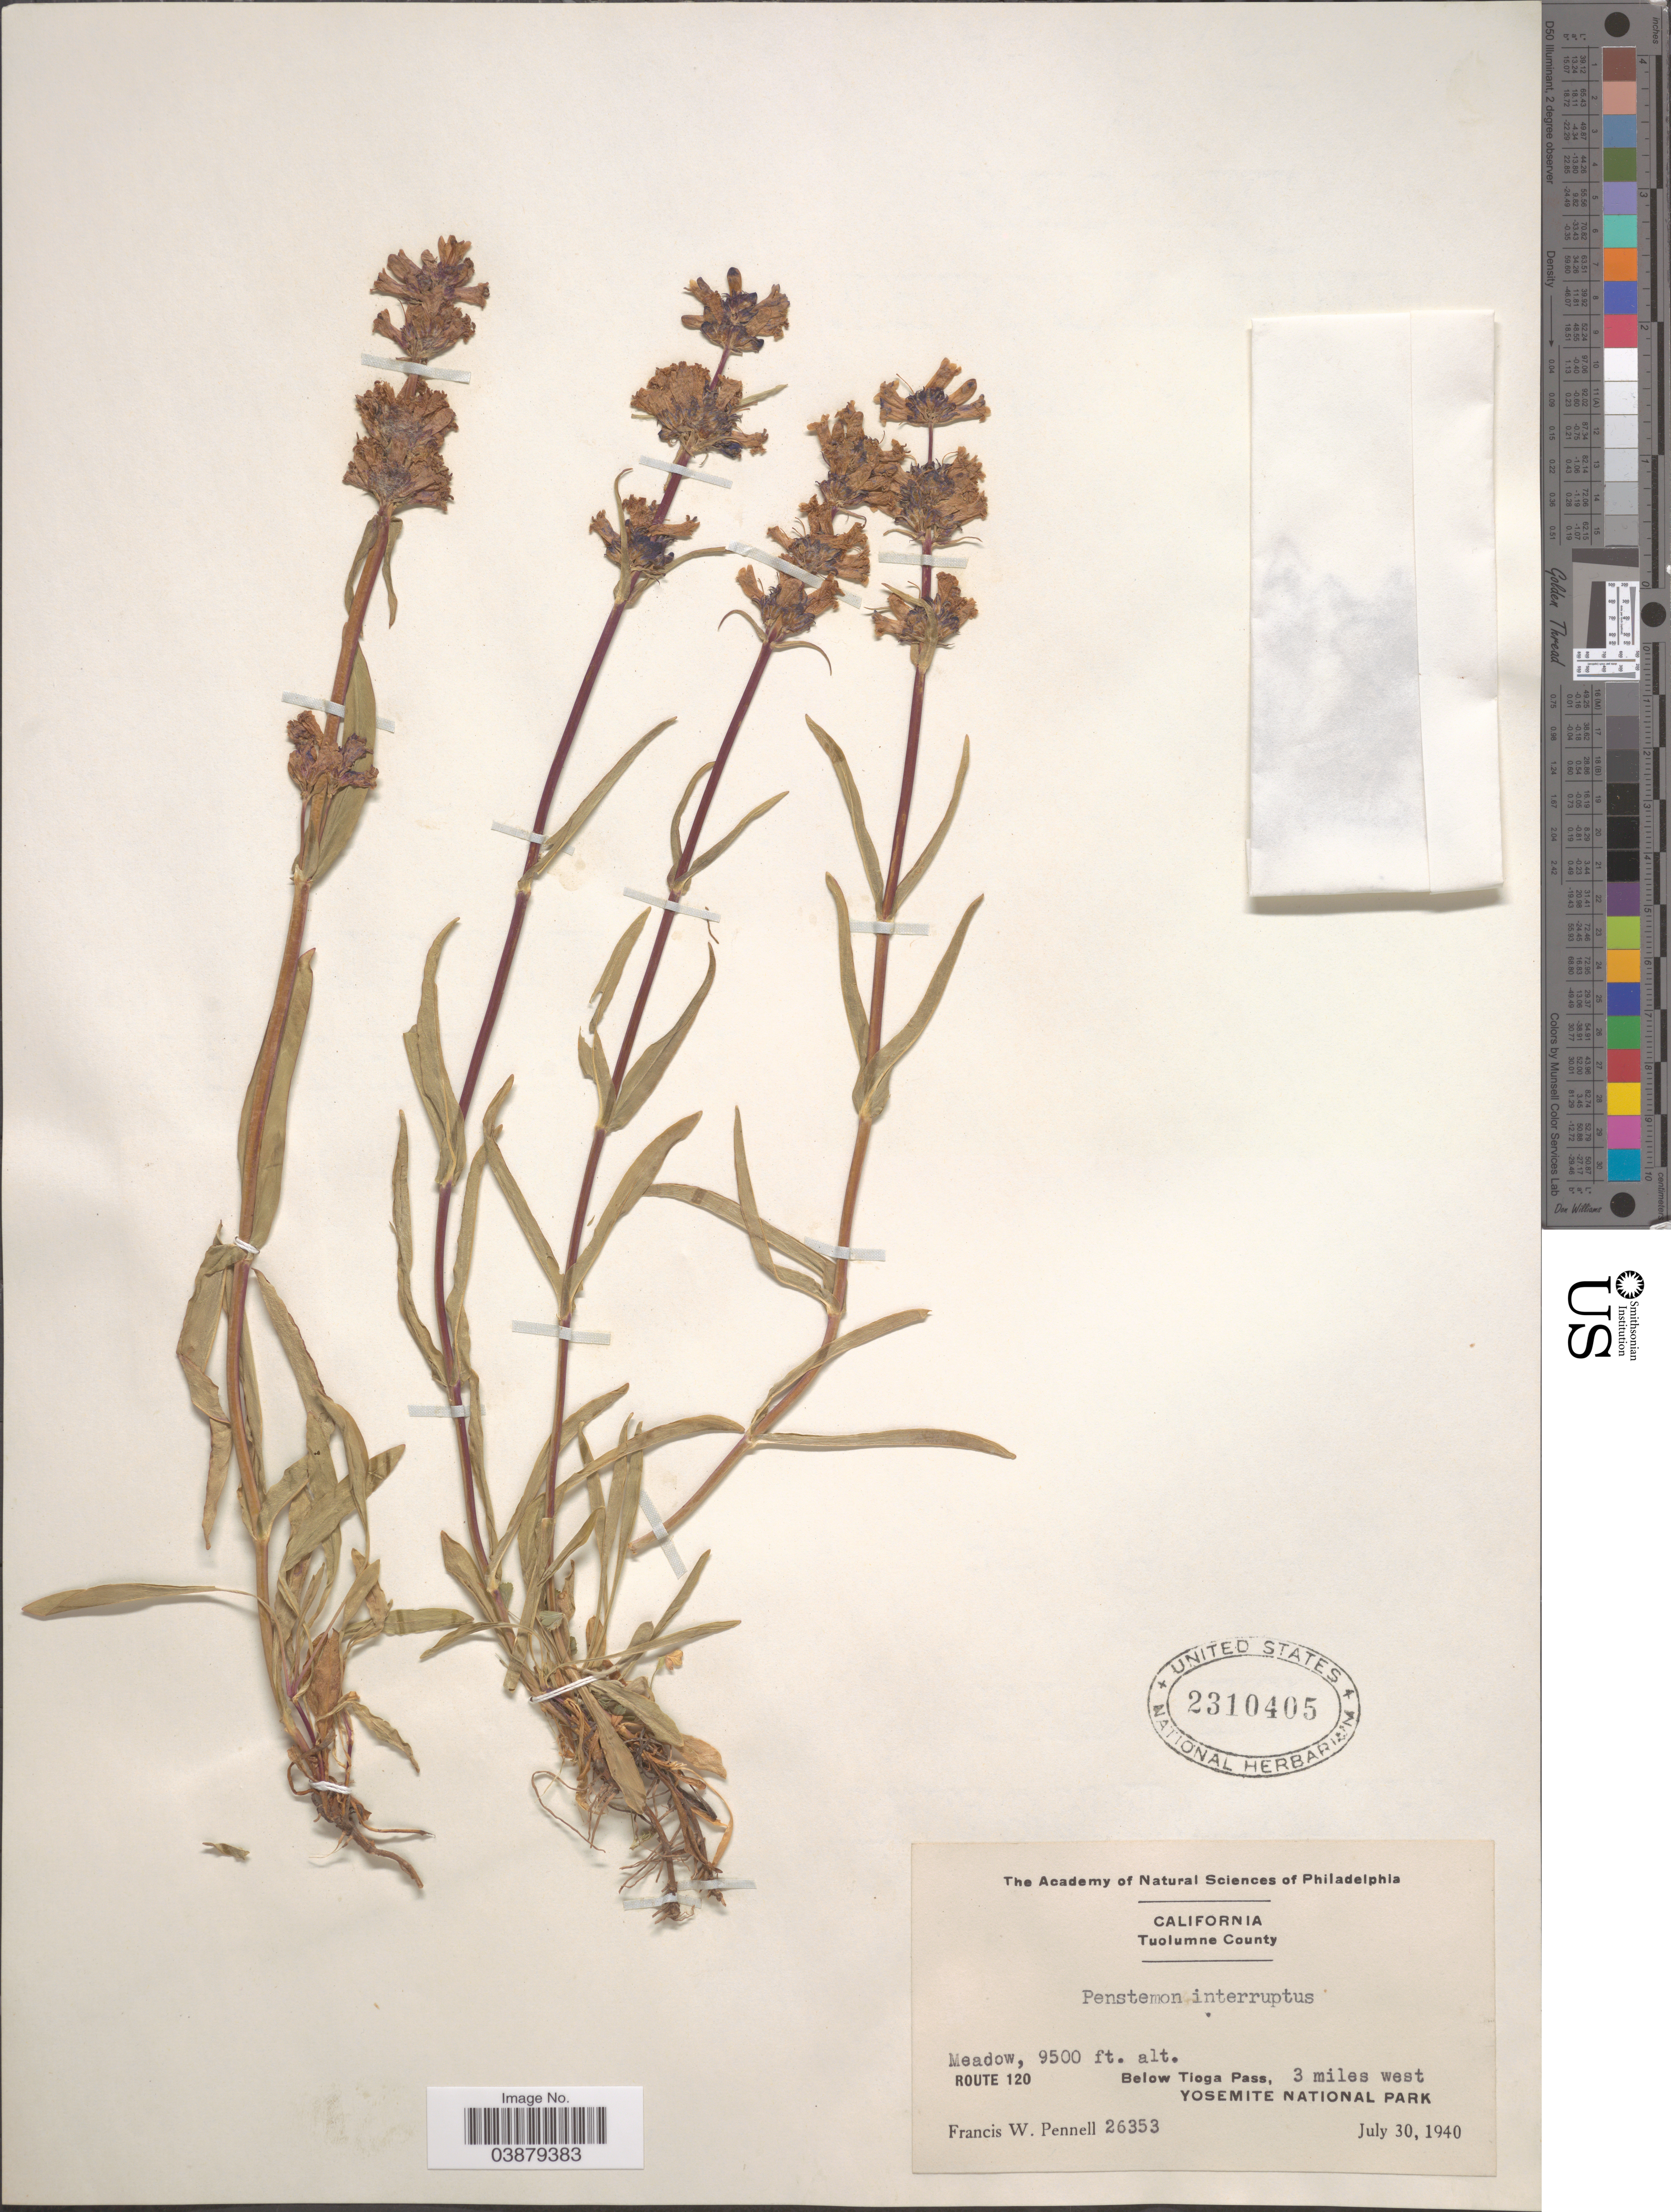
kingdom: Plantae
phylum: Tracheophyta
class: Magnoliopsida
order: Lamiales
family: Plantaginaceae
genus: Penstemon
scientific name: Penstemon sp.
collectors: F. W. Pennell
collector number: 26353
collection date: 1940-07-30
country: United States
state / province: California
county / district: Tuolumne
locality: Tuolumne County. Meadow. Route 120. Below Tioga Pass, 3 miles west Yosemite National Park.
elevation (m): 2896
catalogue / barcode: US 2310405